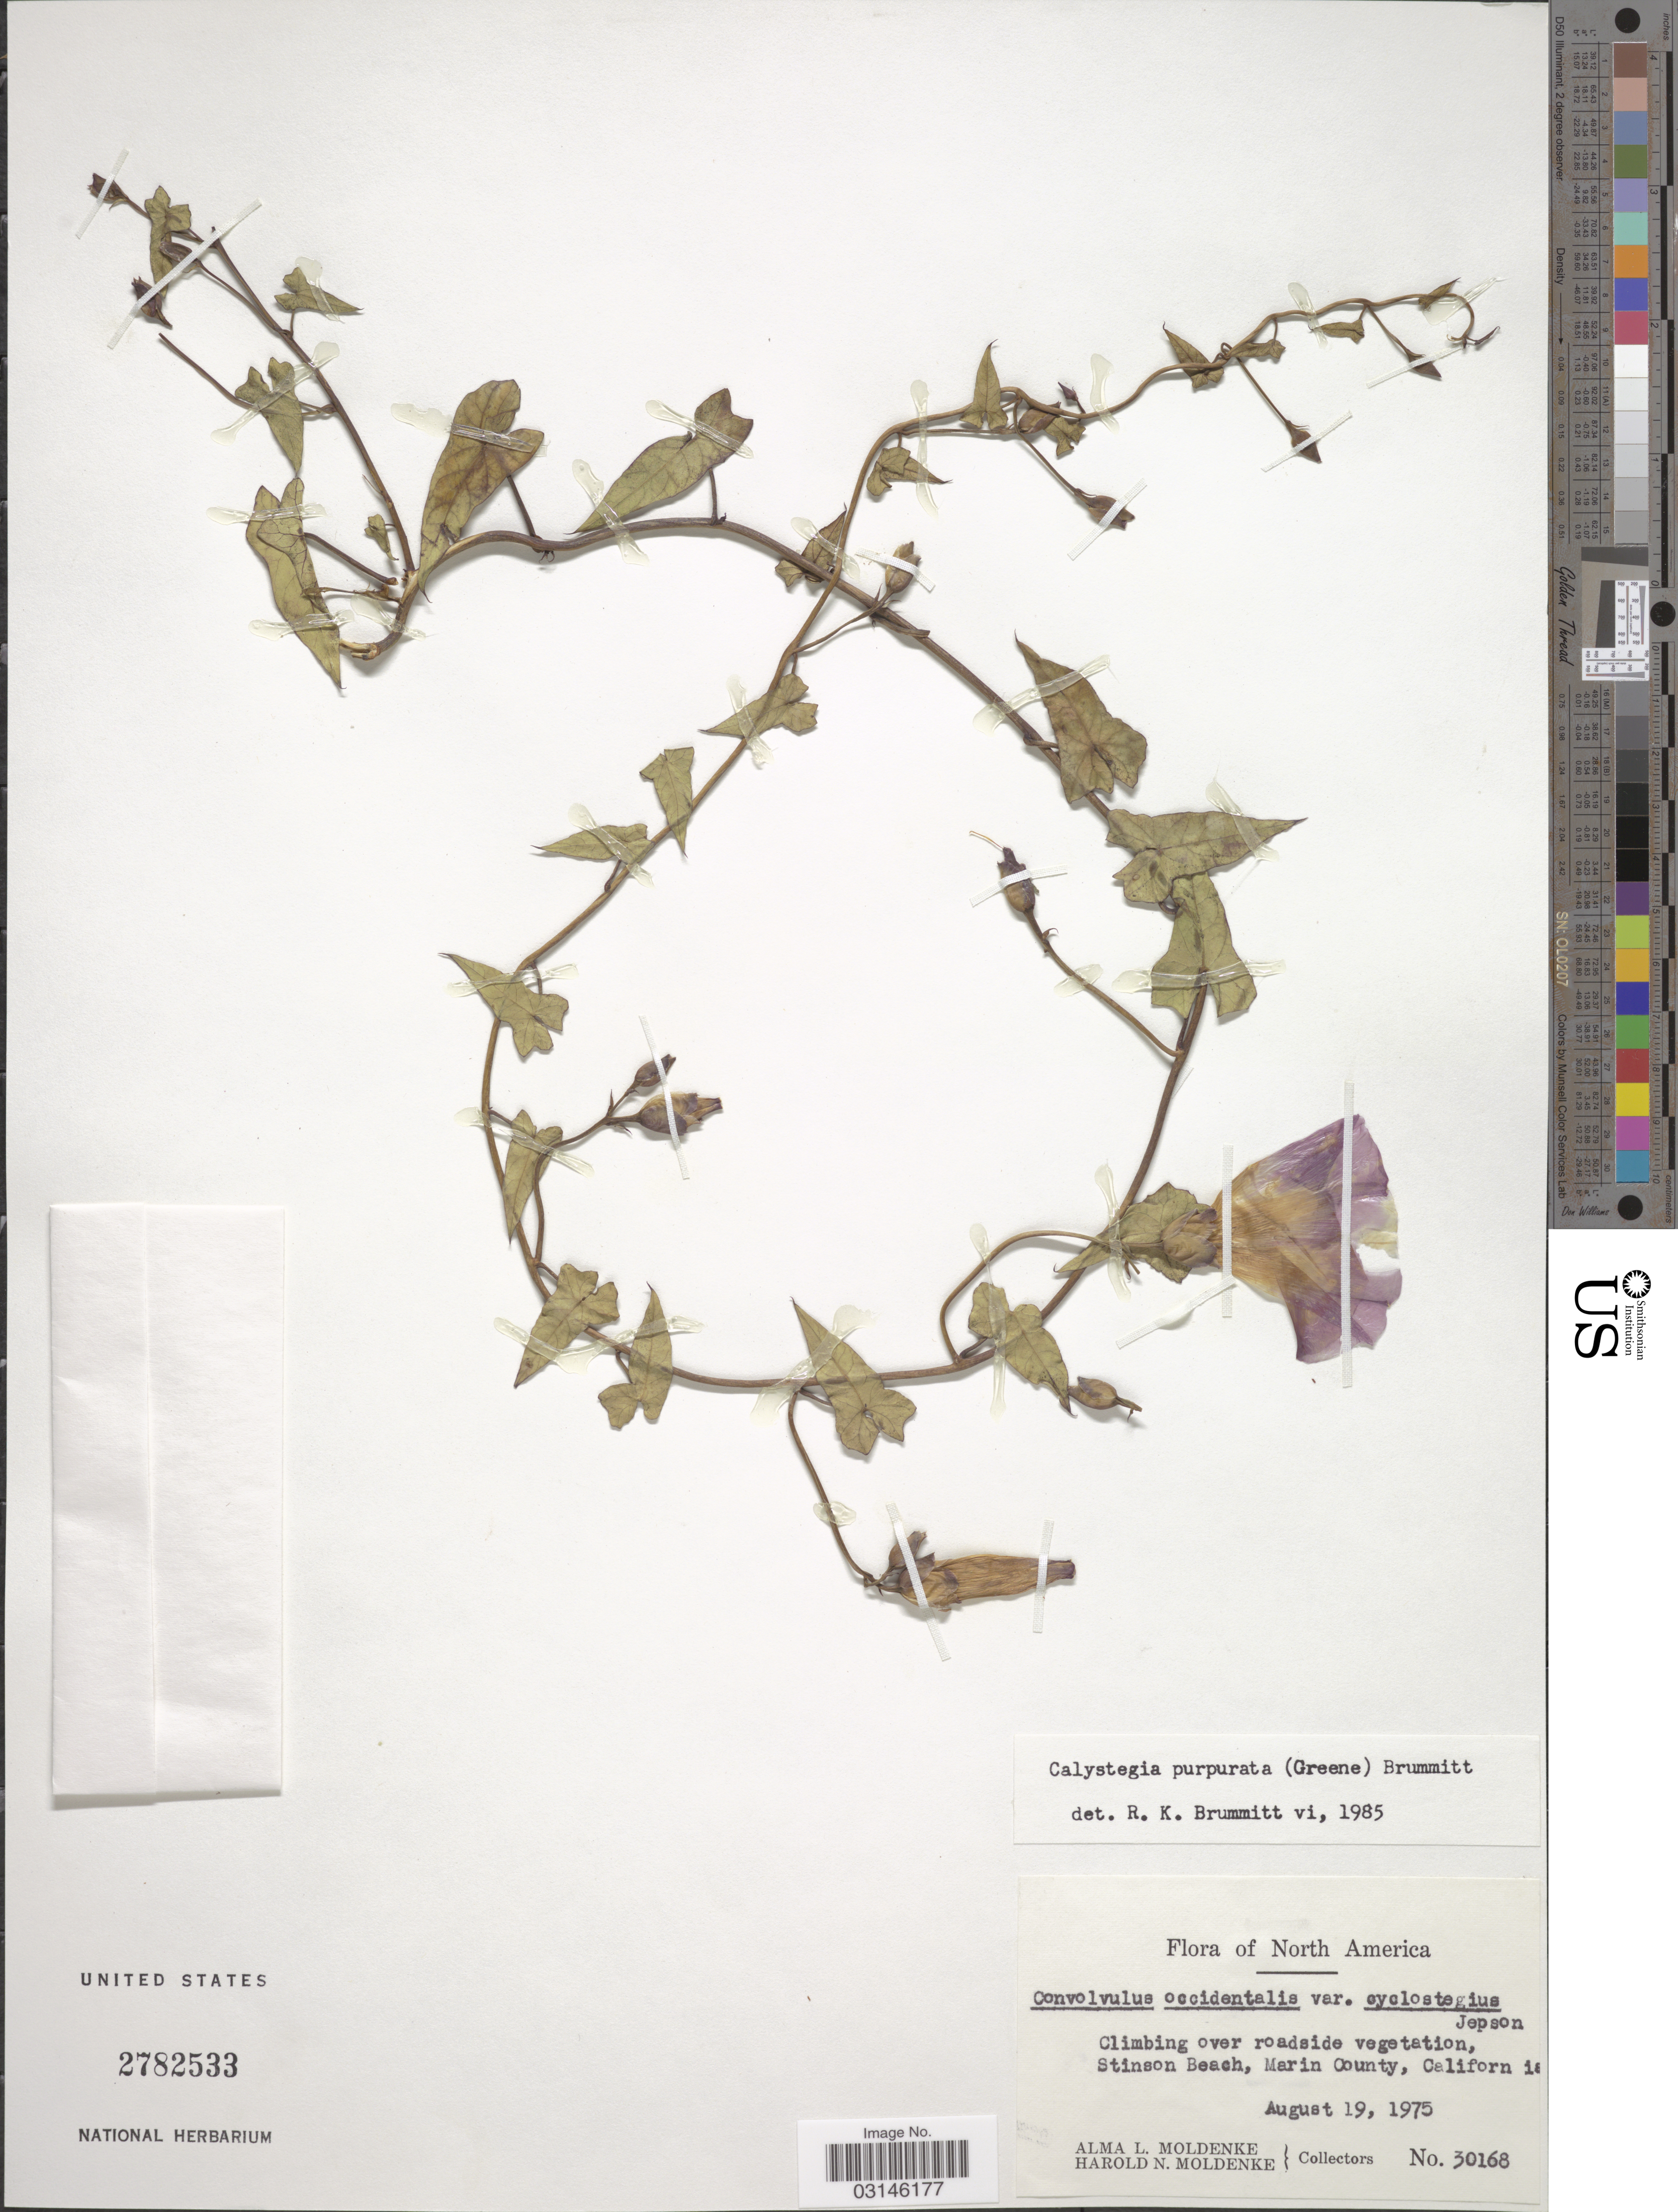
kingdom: Plantae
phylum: Tracheophyta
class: Magnoliopsida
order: Solanales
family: Convolvulaceae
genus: Calystegia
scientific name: Calystegia purpurata subsp. purpurata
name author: (Greene) Brummitt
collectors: A. L. Moldenke & H. N. Moldenke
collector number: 30168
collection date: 1975-08-19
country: United States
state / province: California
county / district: Marin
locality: Climbing over roadside vegetation, Stinson Beach, Marin County.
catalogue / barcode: US 2782533